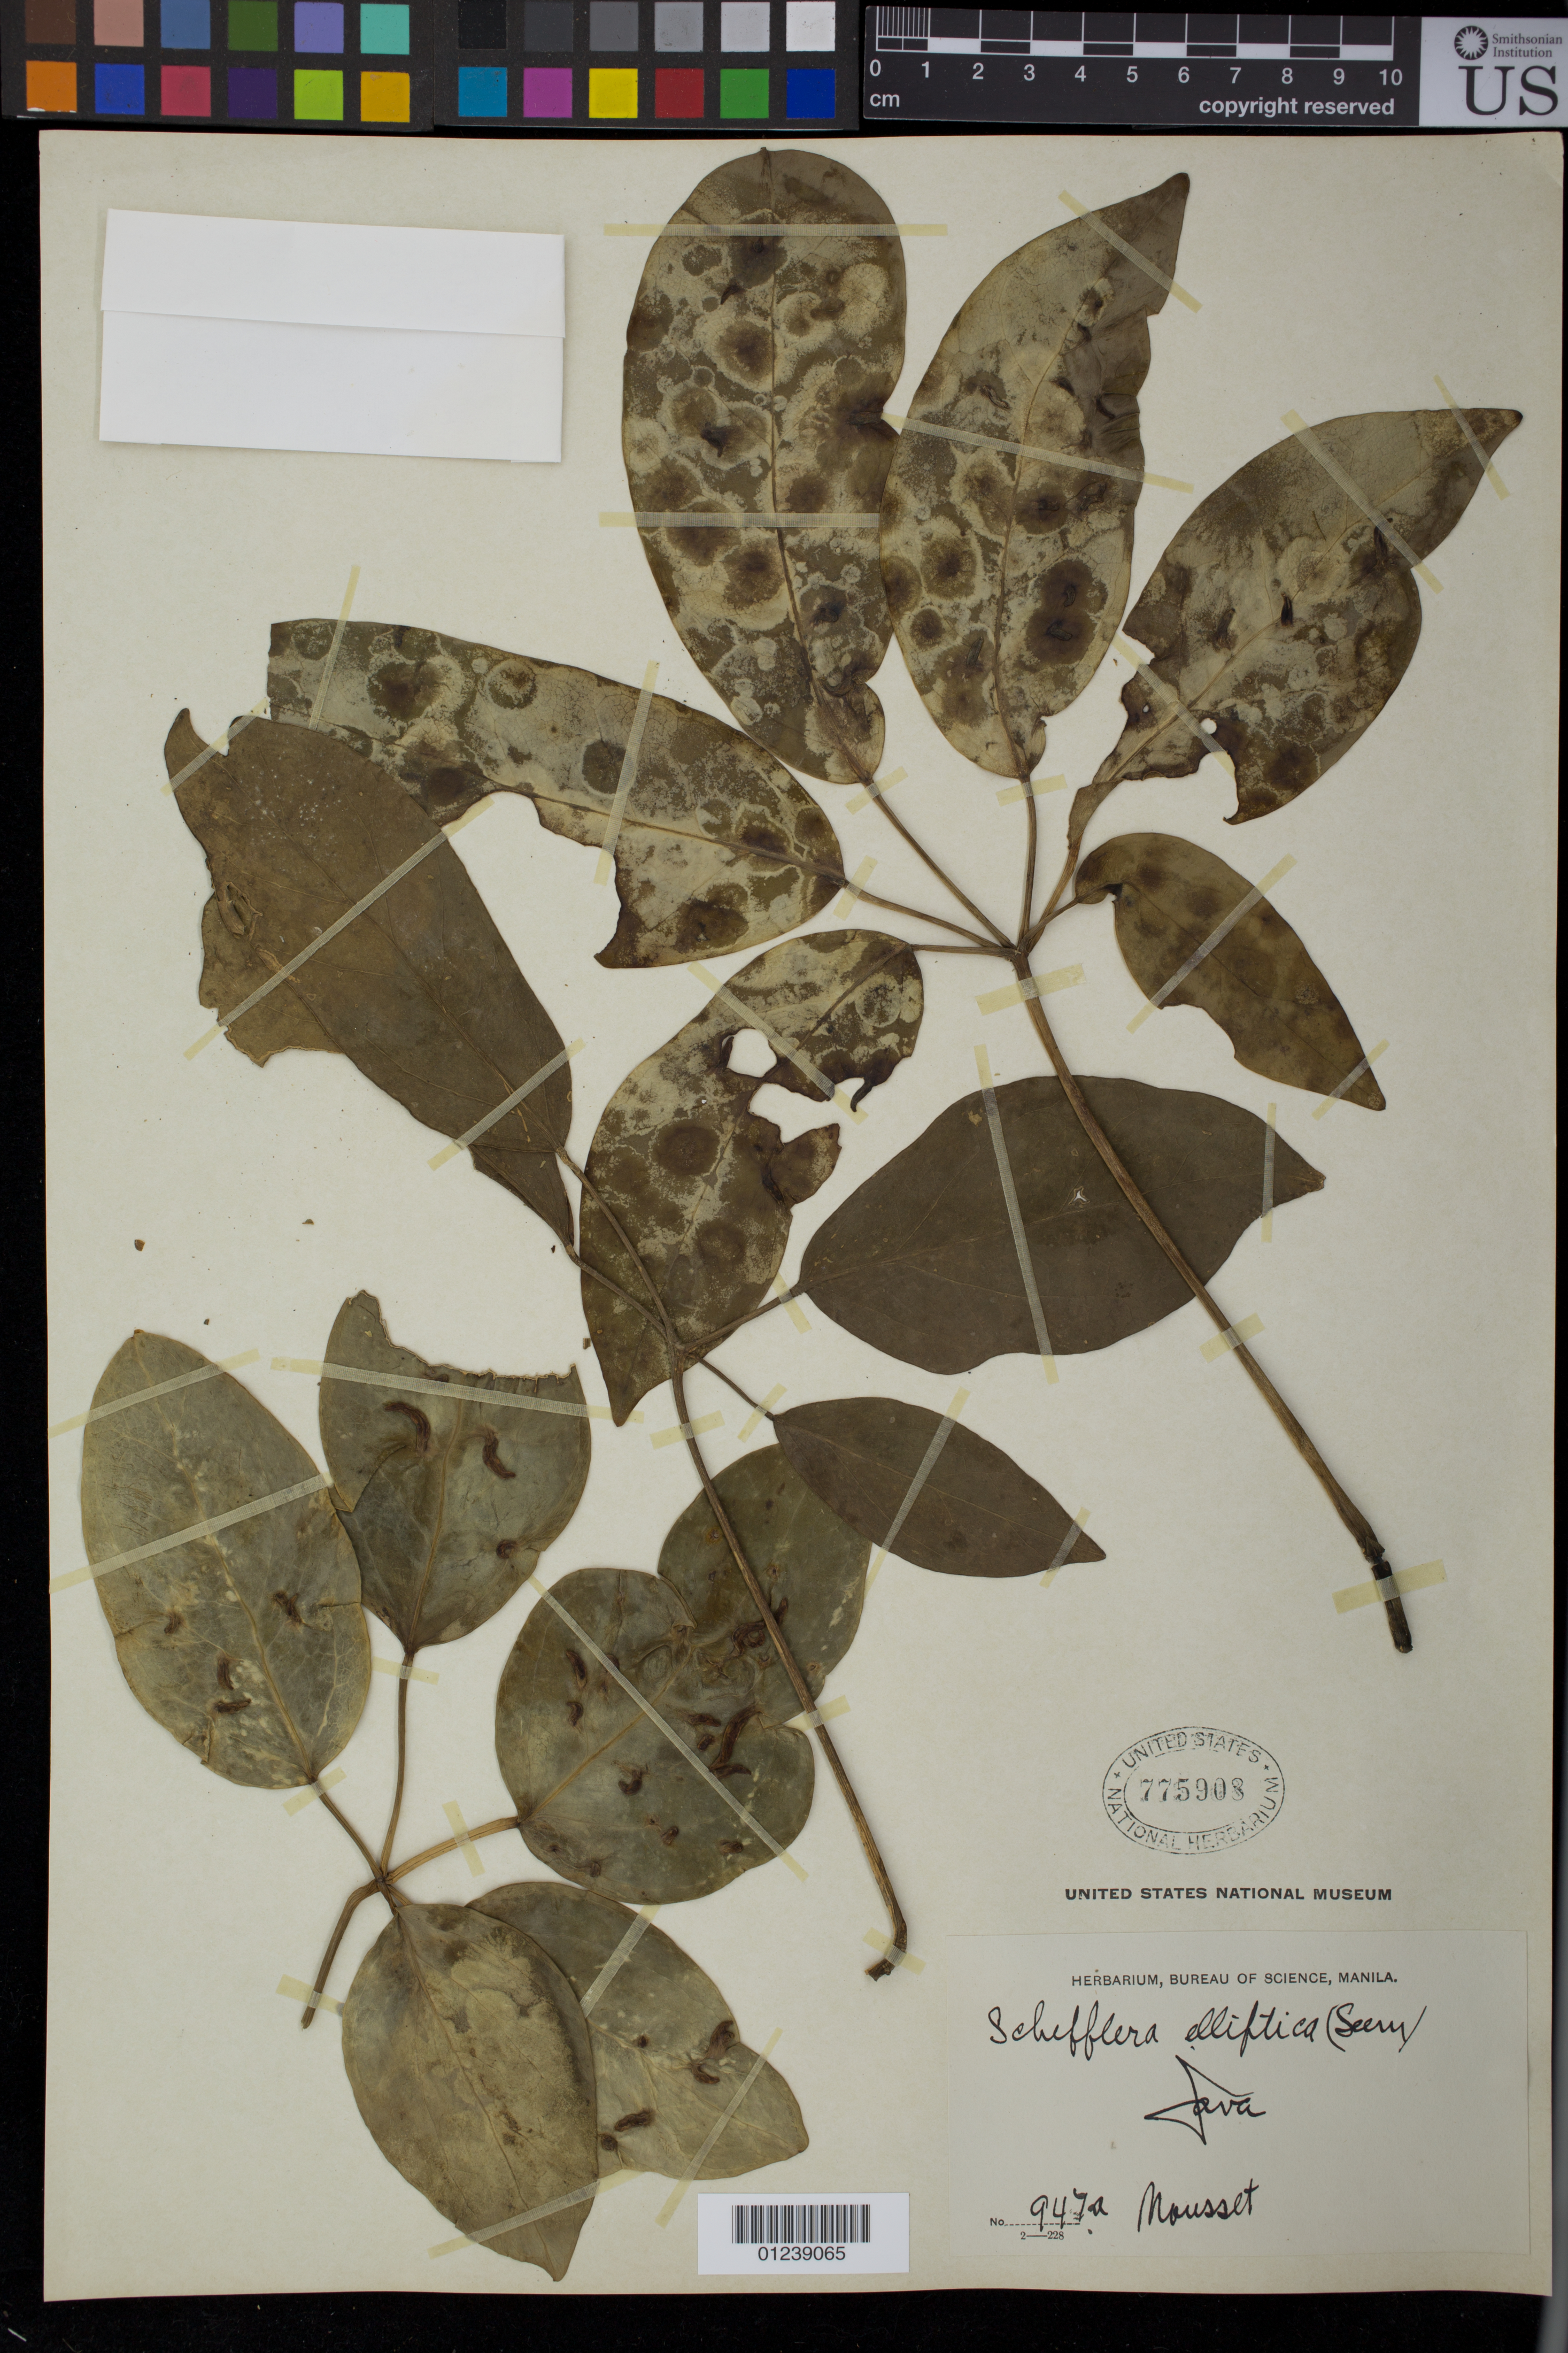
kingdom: Plantae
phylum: Tracheophyta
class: Magnoliopsida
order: Apiales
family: Araliaceae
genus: Heptapleurum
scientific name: Heptapleurum ellipticum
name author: (Blume) Seem.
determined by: Wagner, W. L., (BOT), Smithsonian Institution - National Museum of Natural History (UNITED STATES)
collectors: Mousset, --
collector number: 947a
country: Indonesia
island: Java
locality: Java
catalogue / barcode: US 775908